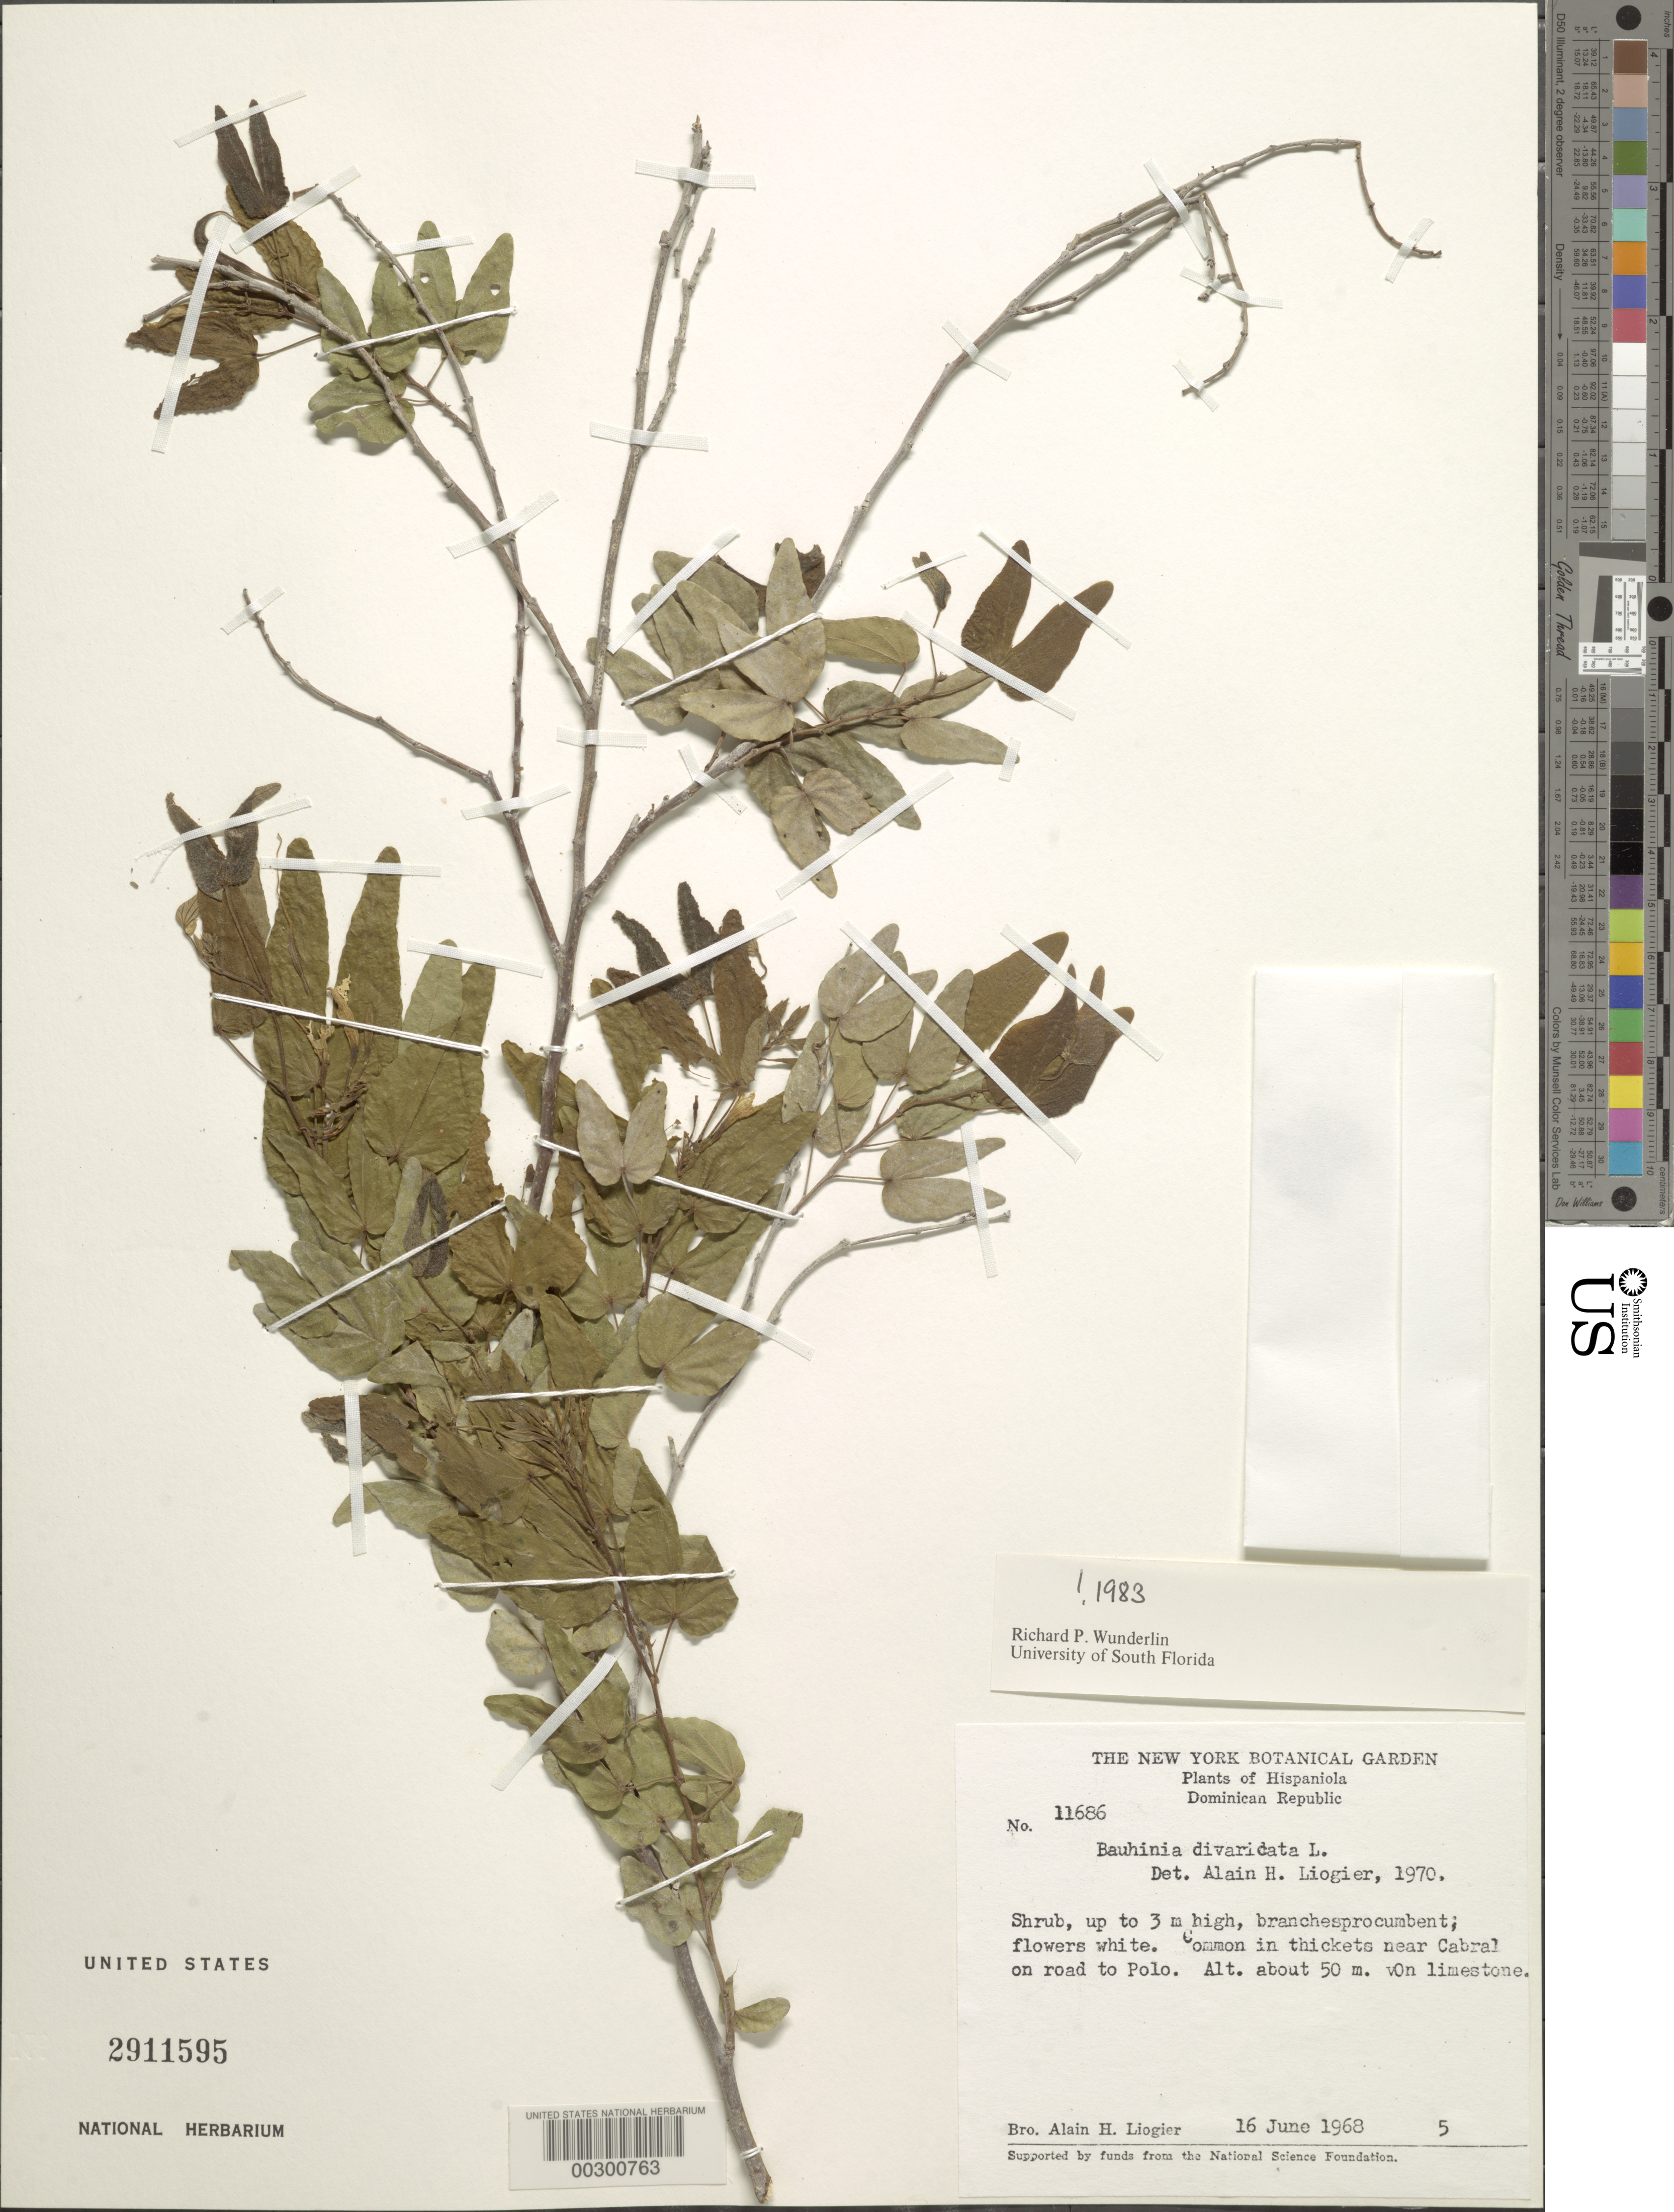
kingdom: Plantae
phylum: Tracheophyta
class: Magnoliopsida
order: Fabales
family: Fabaceae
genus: Bauhinia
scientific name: Bauhinia divaricata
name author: L.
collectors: A. H. Liogier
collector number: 11686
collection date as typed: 16 Jun 1968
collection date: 1968-06-16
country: Dominican Republic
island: Hispaniola Island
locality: Near cabral on road to polo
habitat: Thickets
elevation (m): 50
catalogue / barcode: US 2911595